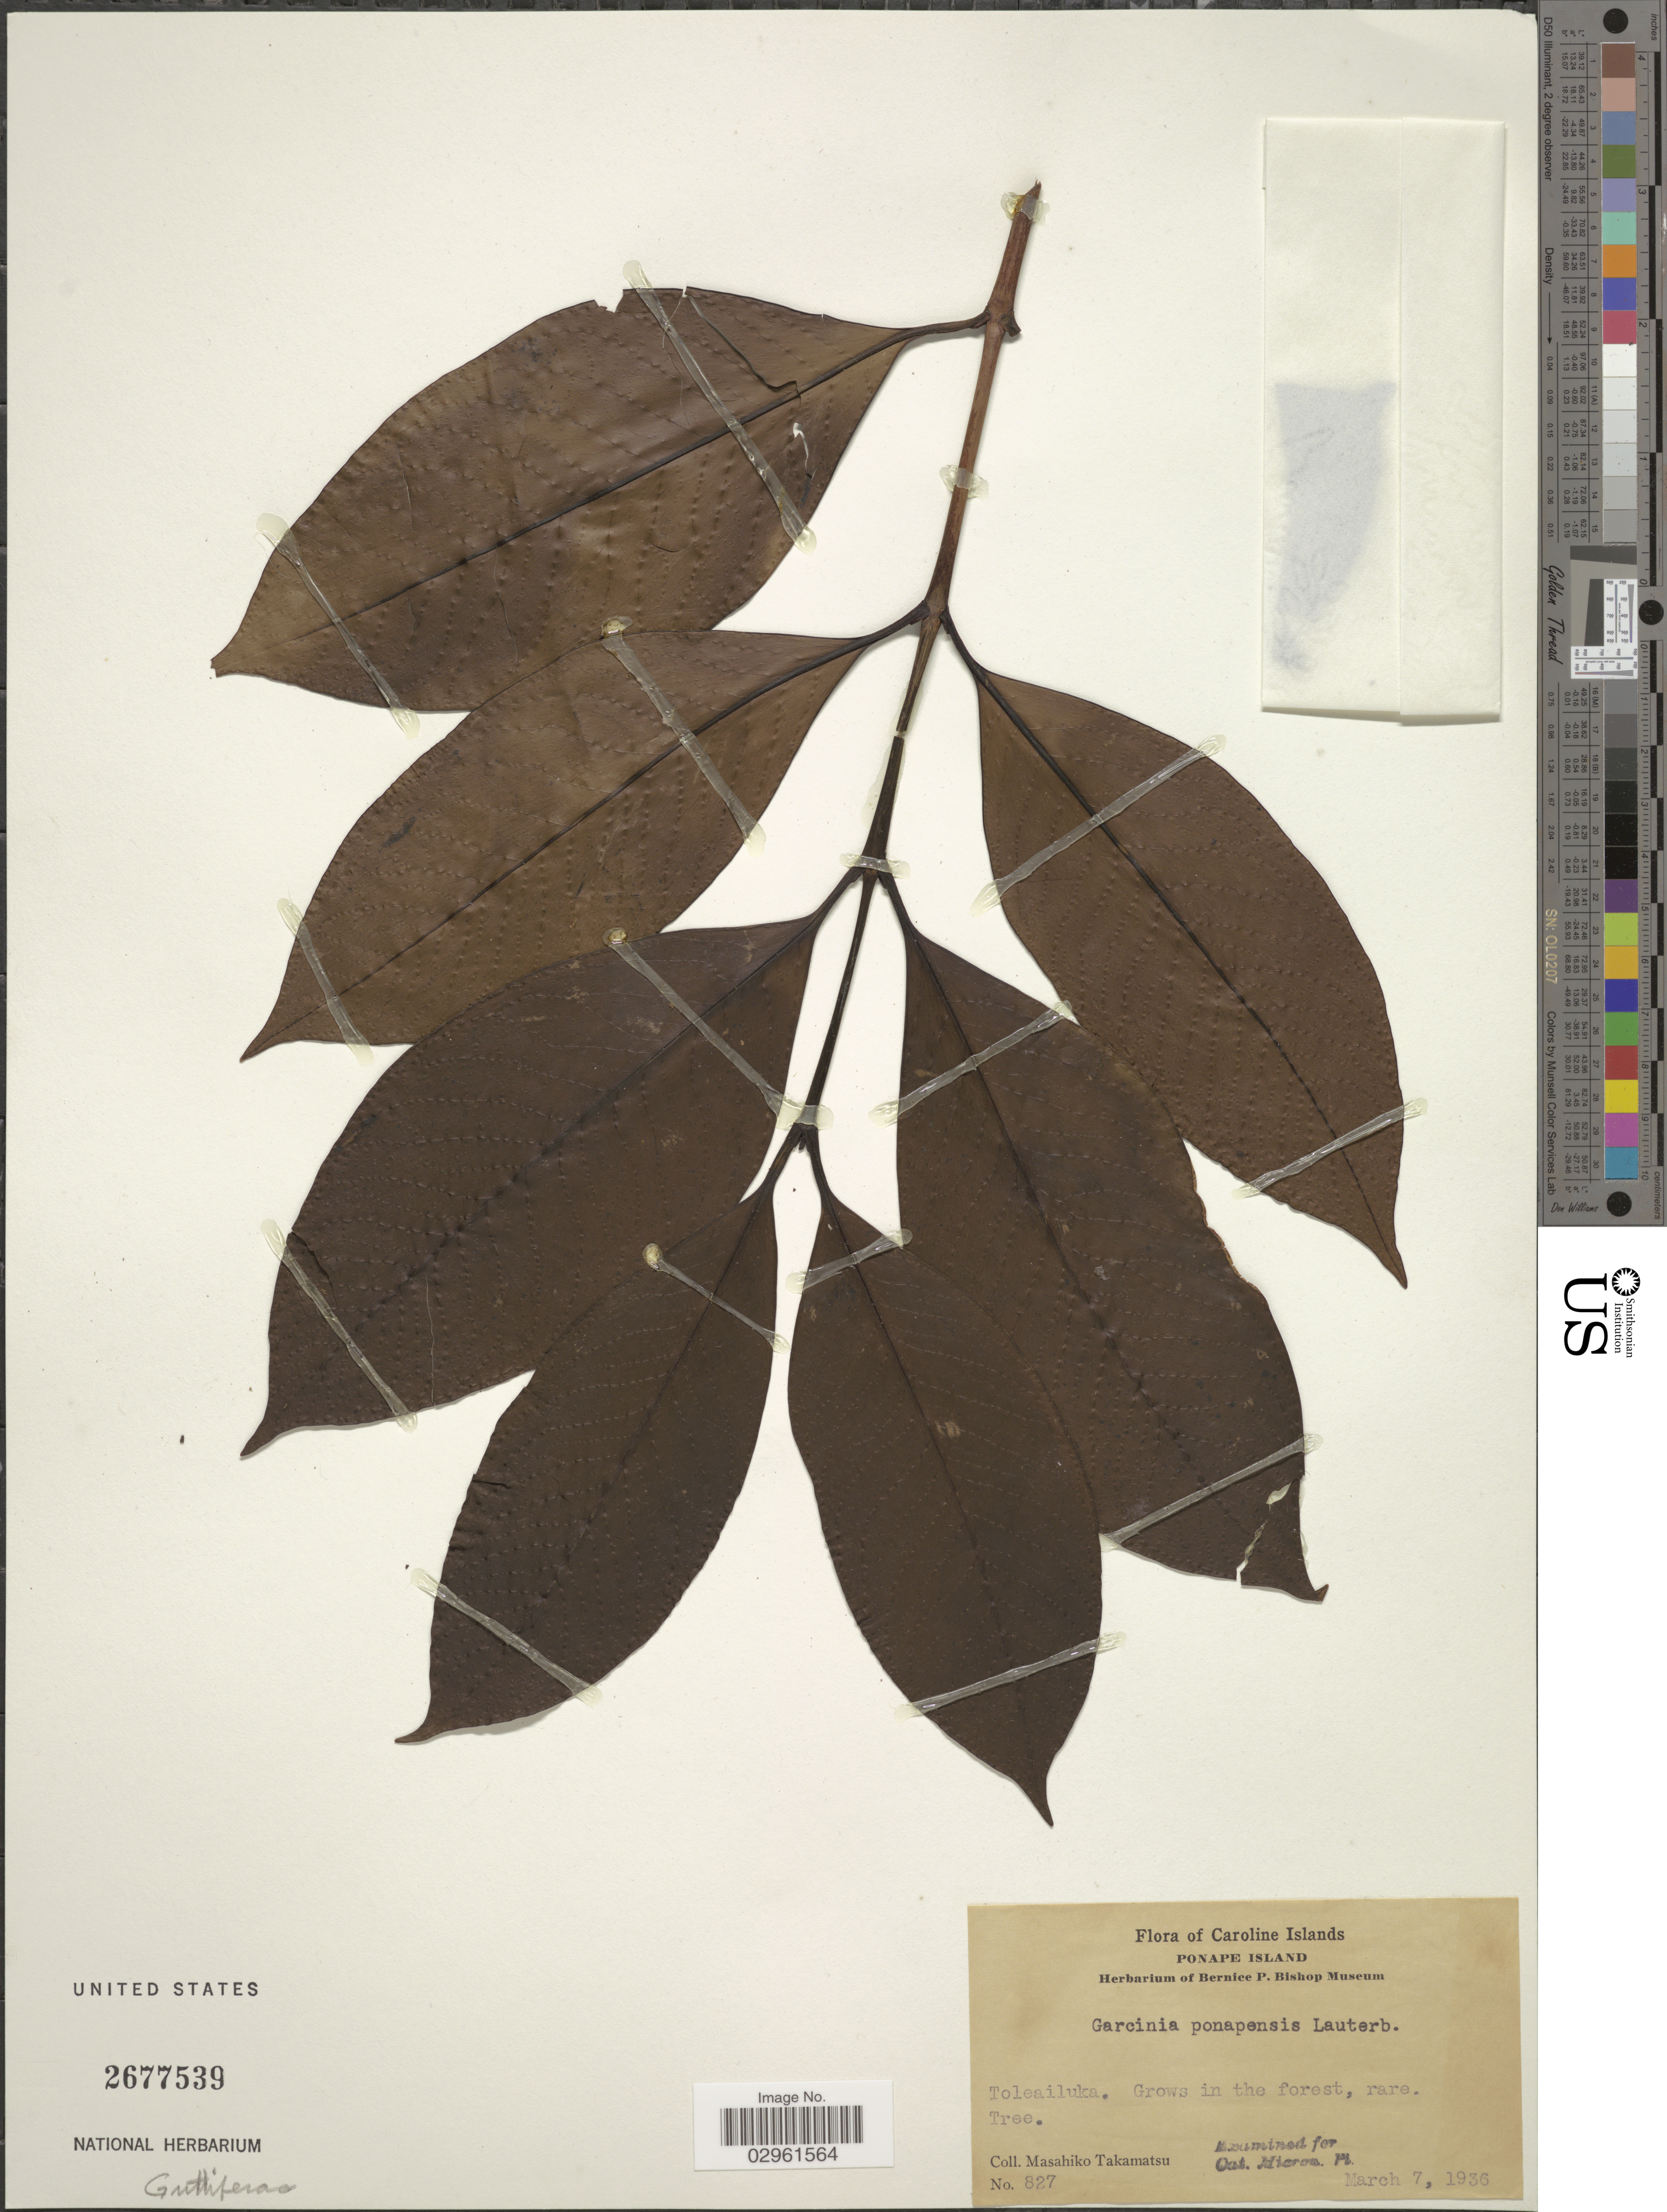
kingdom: Plantae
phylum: Tracheophyta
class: Magnoliopsida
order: Malpighiales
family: Clusiaceae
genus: Garcinia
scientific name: Garcinia ponapensis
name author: Lauterb.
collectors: M. Takamatsu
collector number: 827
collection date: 1936-03-07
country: Micronesia, Federated States of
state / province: Pohnpei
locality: Caroline Islands, Ponape Island, Toleailuka. In the forest.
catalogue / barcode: US 2677539